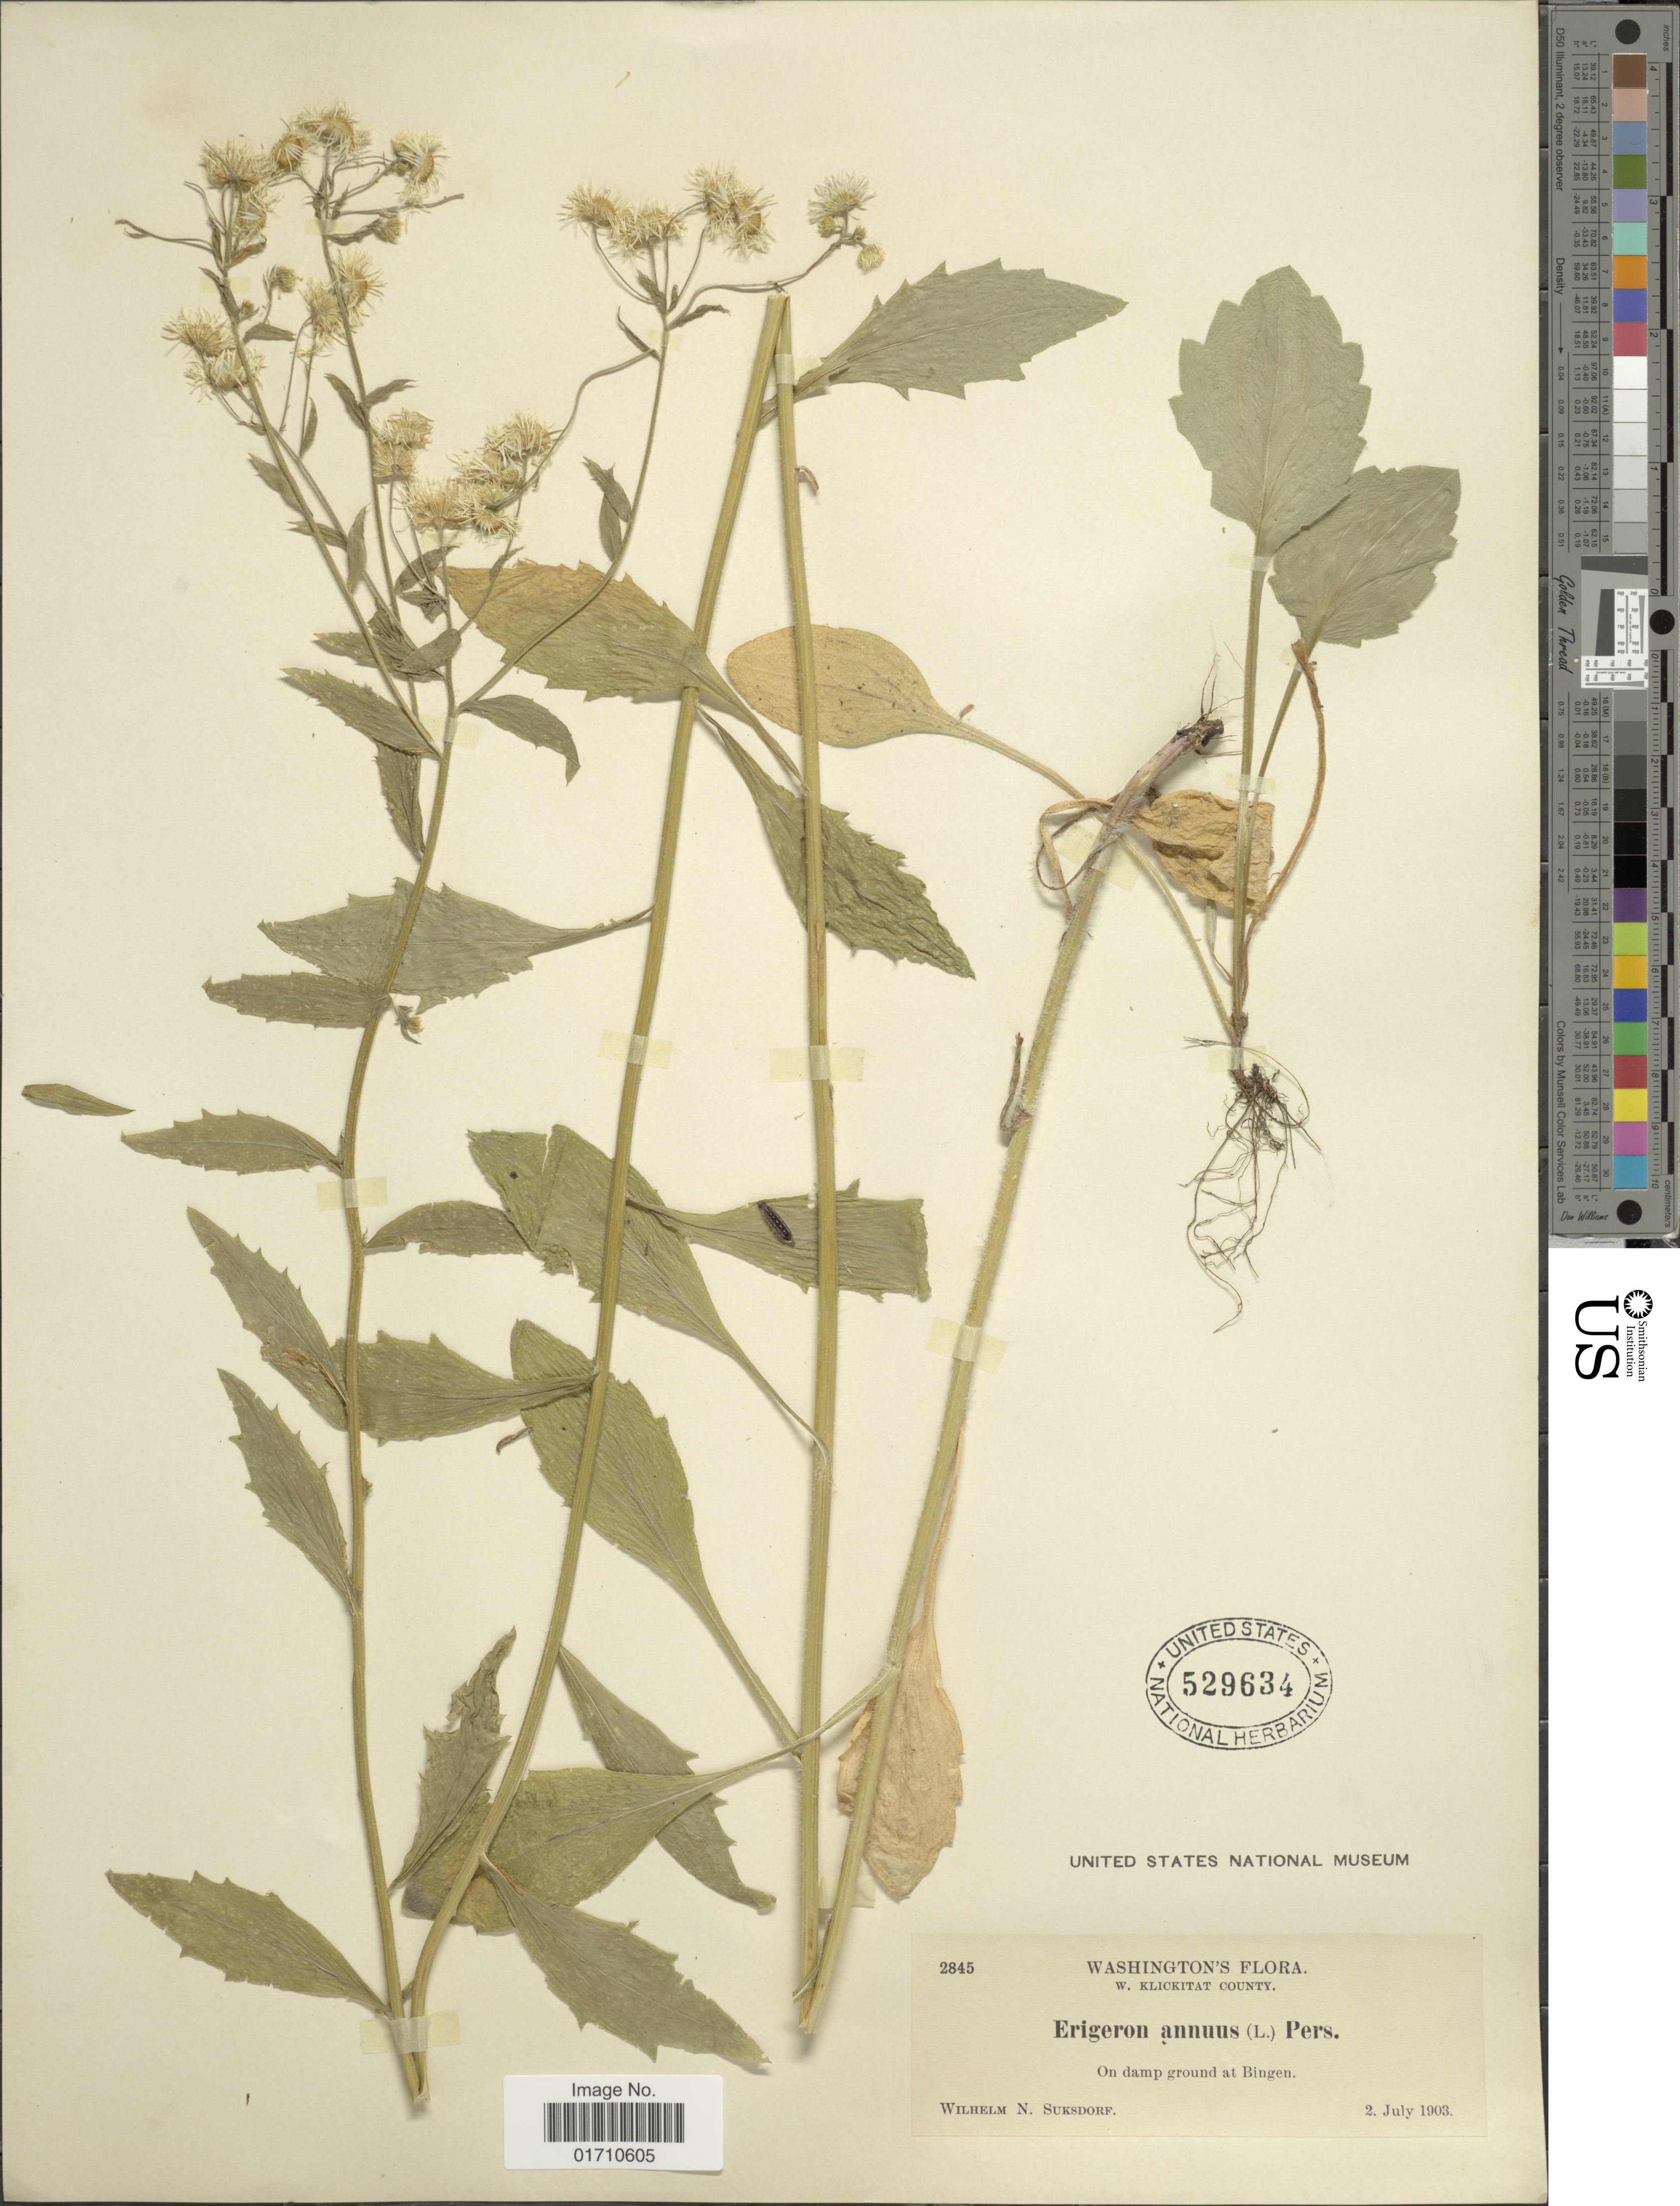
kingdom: Plantae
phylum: Tracheophyta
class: Magnoliopsida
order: Asterales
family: Asteraceae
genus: Erigeron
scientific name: Erigeron annuus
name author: (L.) Pers.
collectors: W. N. Suksdorf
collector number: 2845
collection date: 1903-07-02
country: United States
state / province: Washington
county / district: Klickitat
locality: W. Klickitat County, On damp ground at Bingen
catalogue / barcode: US 529634